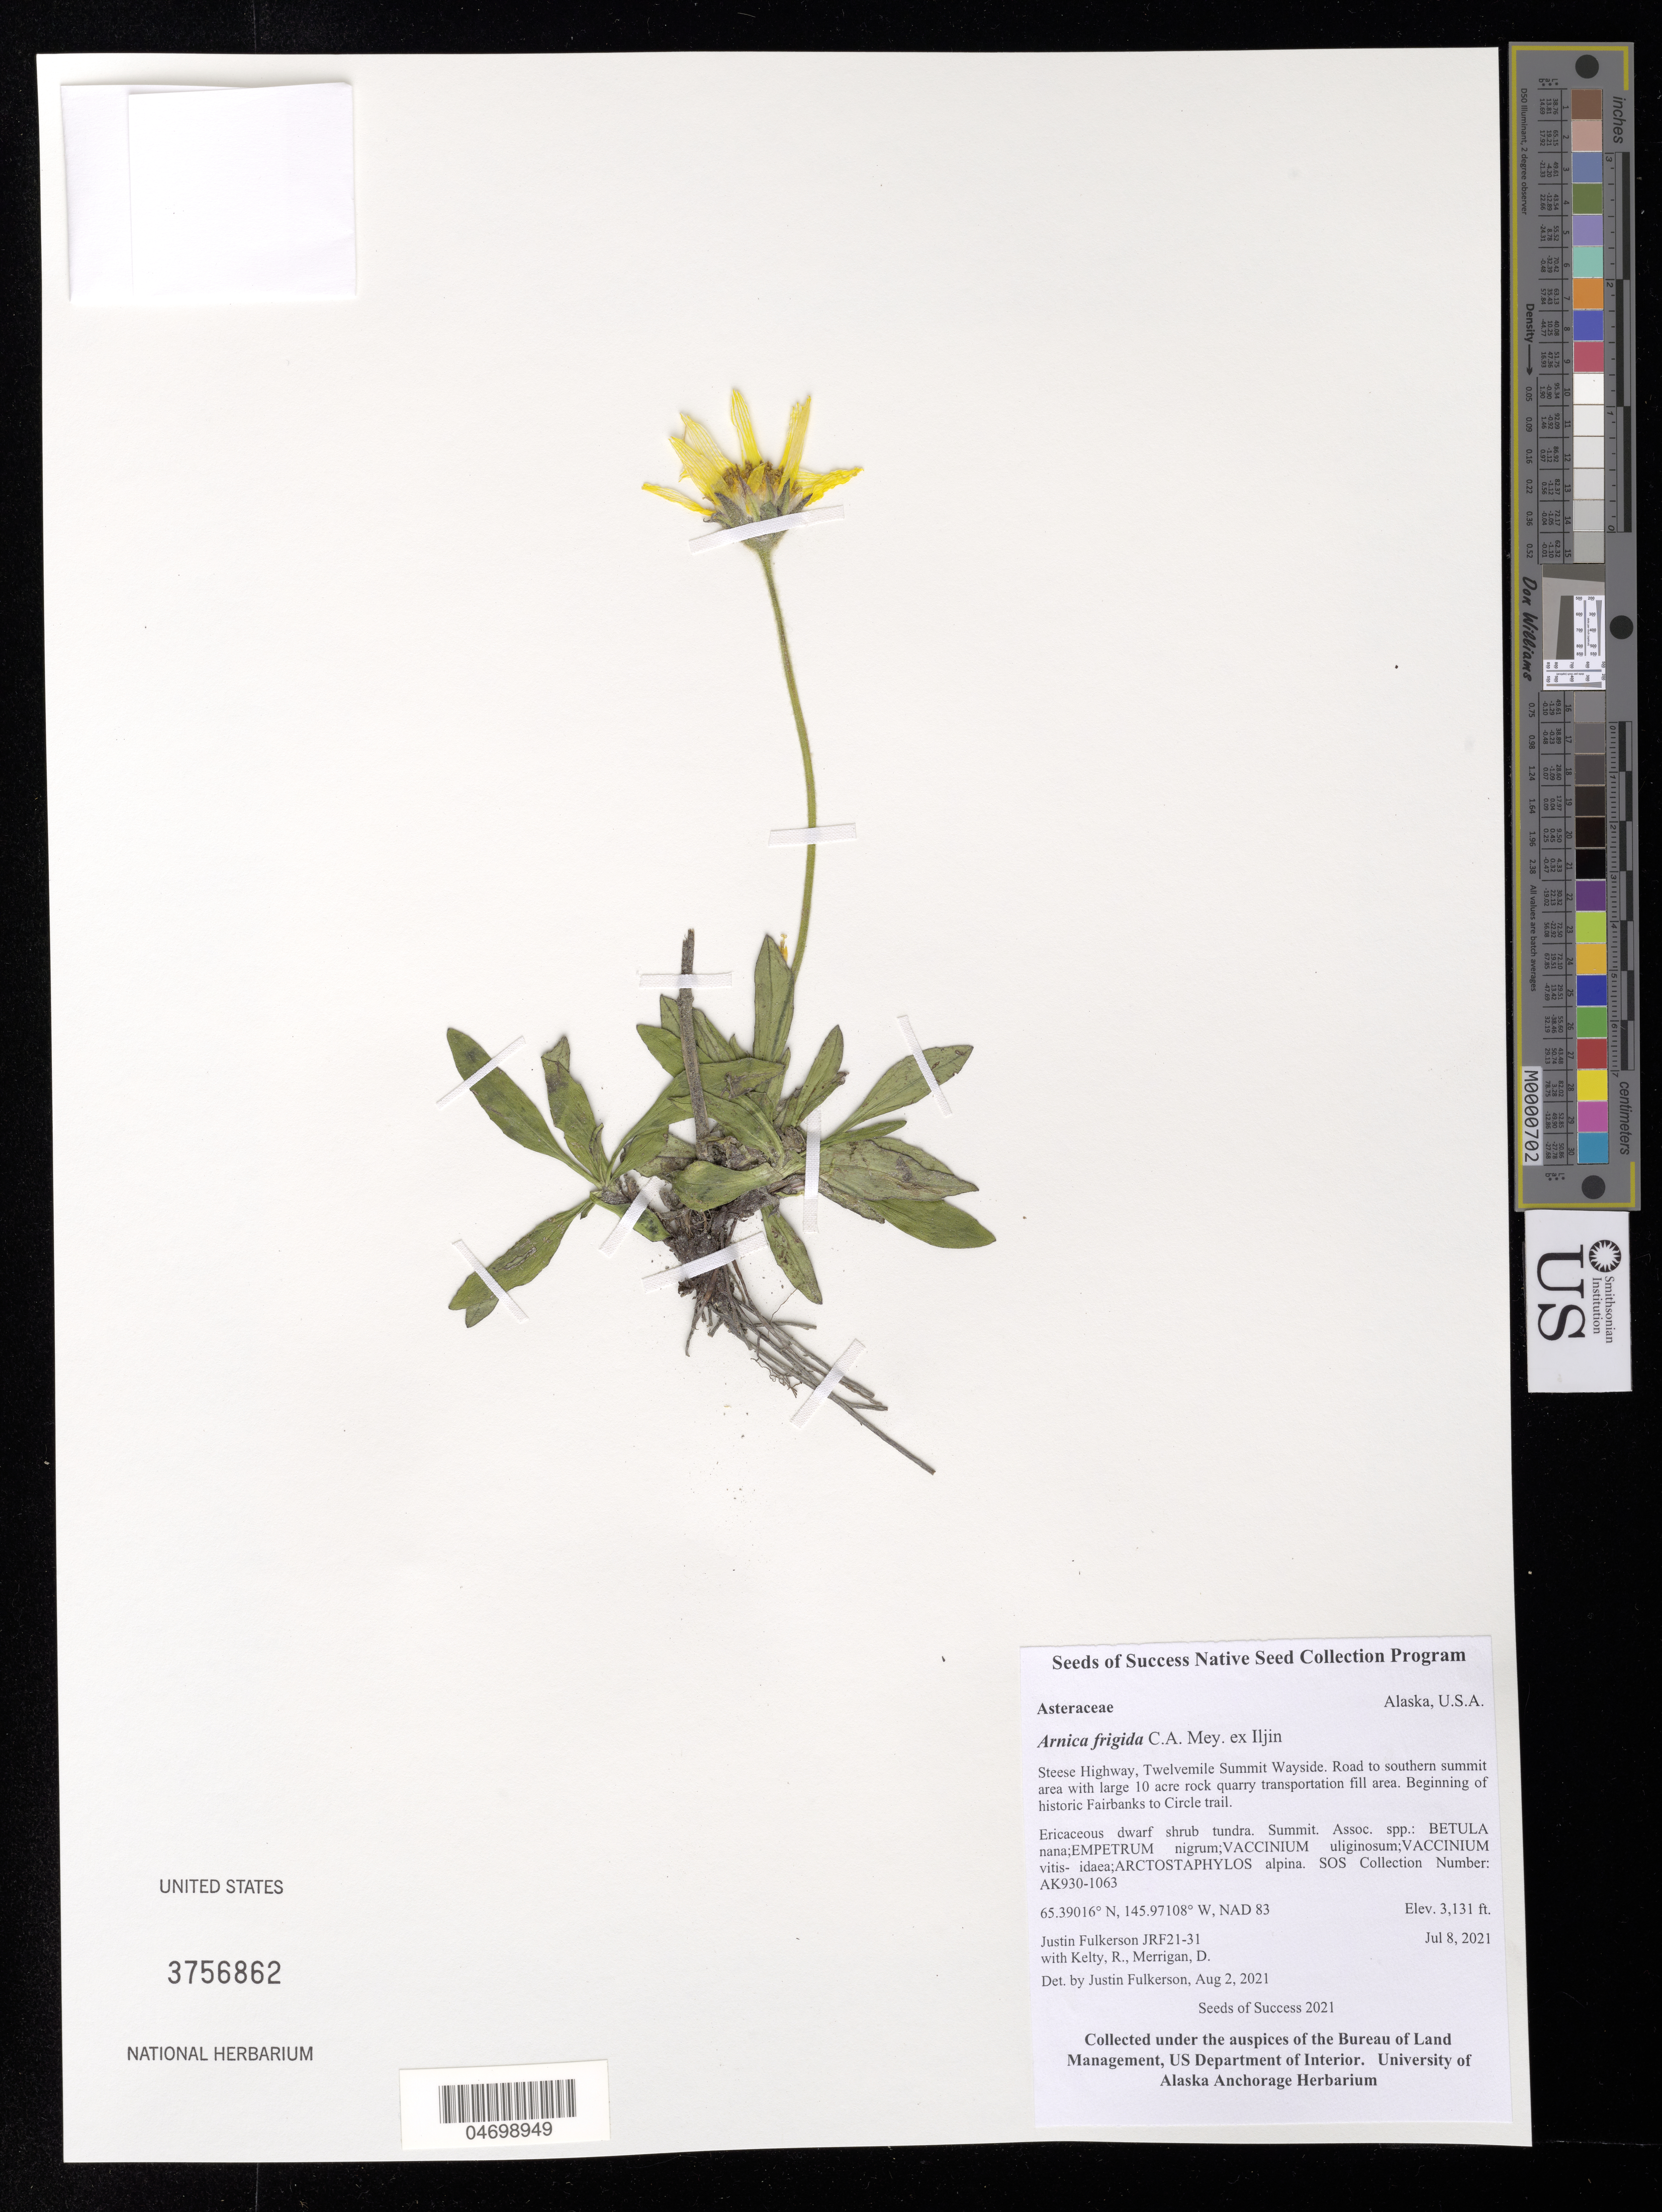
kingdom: Plantae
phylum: Tracheophyta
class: Magnoliopsida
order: Asterales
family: Asteraceae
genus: Arnica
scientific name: Arnica frigida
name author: C.A. Mey. ex Iljin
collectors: J. Fulkerson, R. Kelty & D. Merrigan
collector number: AK930-1063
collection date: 2021-07-08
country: United States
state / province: Alaska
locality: Steese Hwy, 12 mile summit wayside. Beginning of historic Fairbanks to Circle trail.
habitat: Ericaceous dwarf shrub tundra. Summit. With Betula nana, Empetrum nigrum, Vaccinium vitis-idaea, etc.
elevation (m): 954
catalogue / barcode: US 3756862